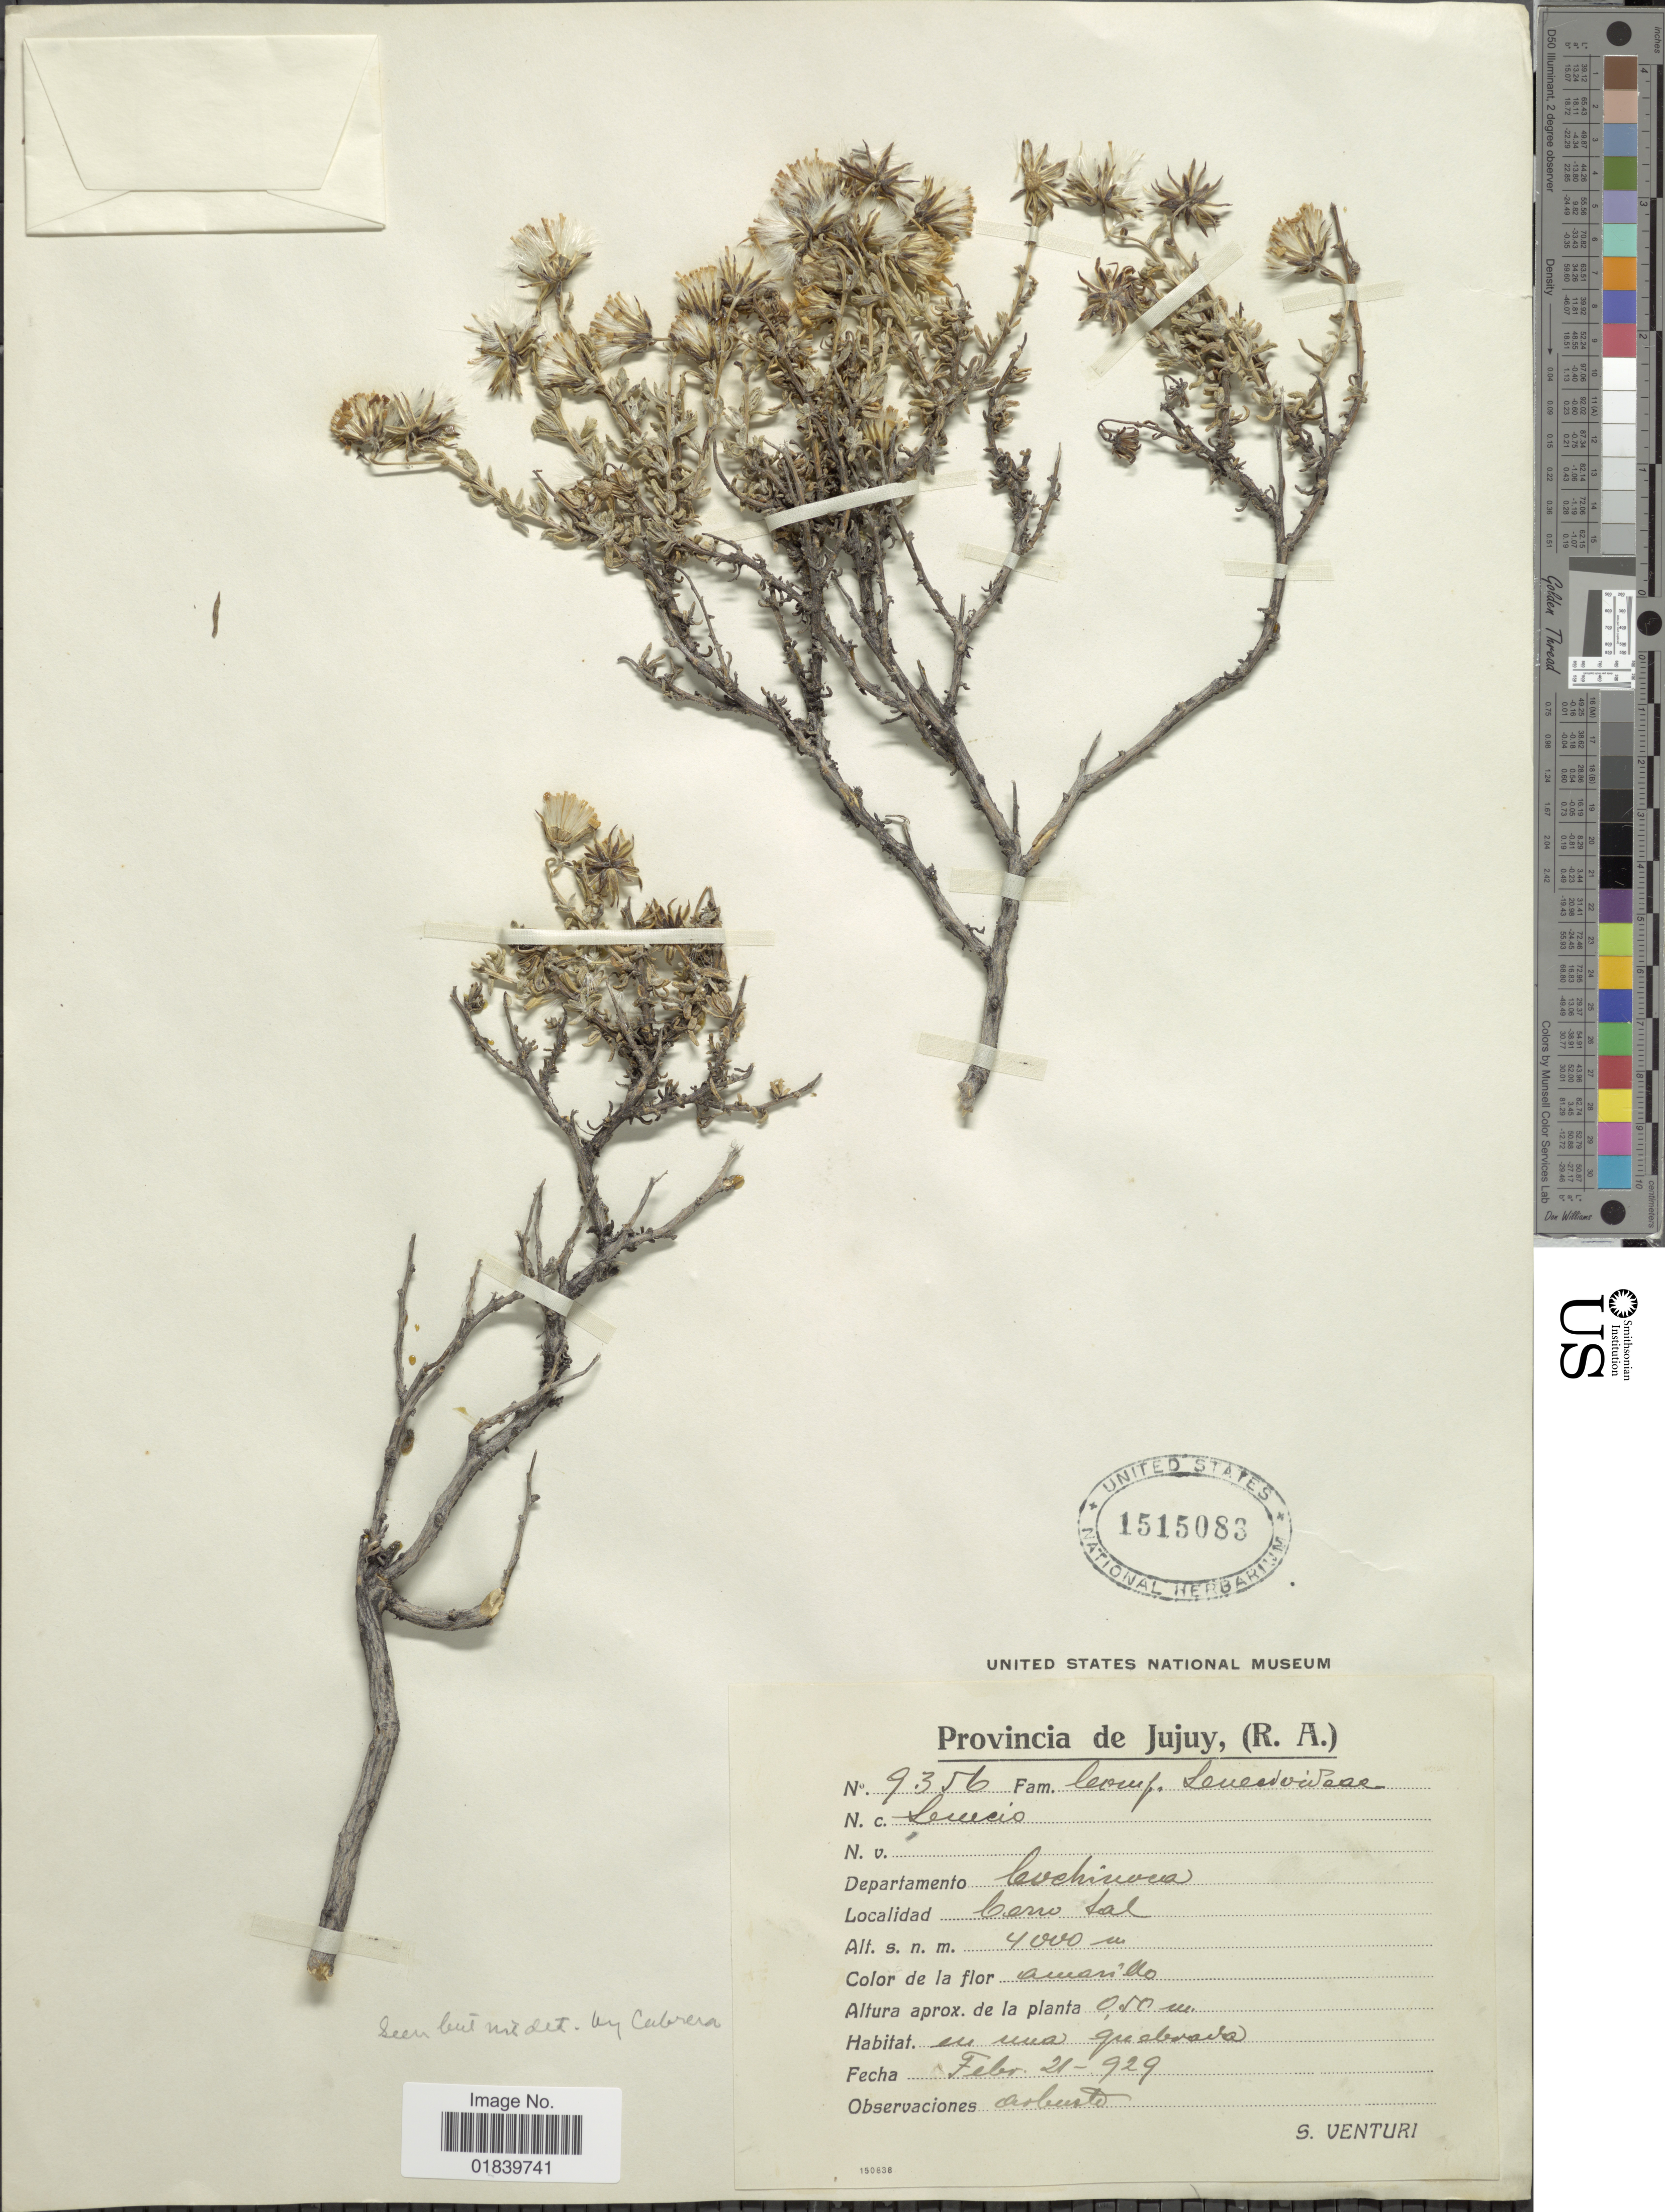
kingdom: Plantae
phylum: Tracheophyta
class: Magnoliopsida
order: Asterales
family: Asteraceae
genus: Senecio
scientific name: Senecio sp.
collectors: S. Venturi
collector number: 9356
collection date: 1929-02-21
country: Argentina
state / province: Jujuy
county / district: Cochinoca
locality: Cerro Gal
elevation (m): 4000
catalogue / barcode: US 1515088